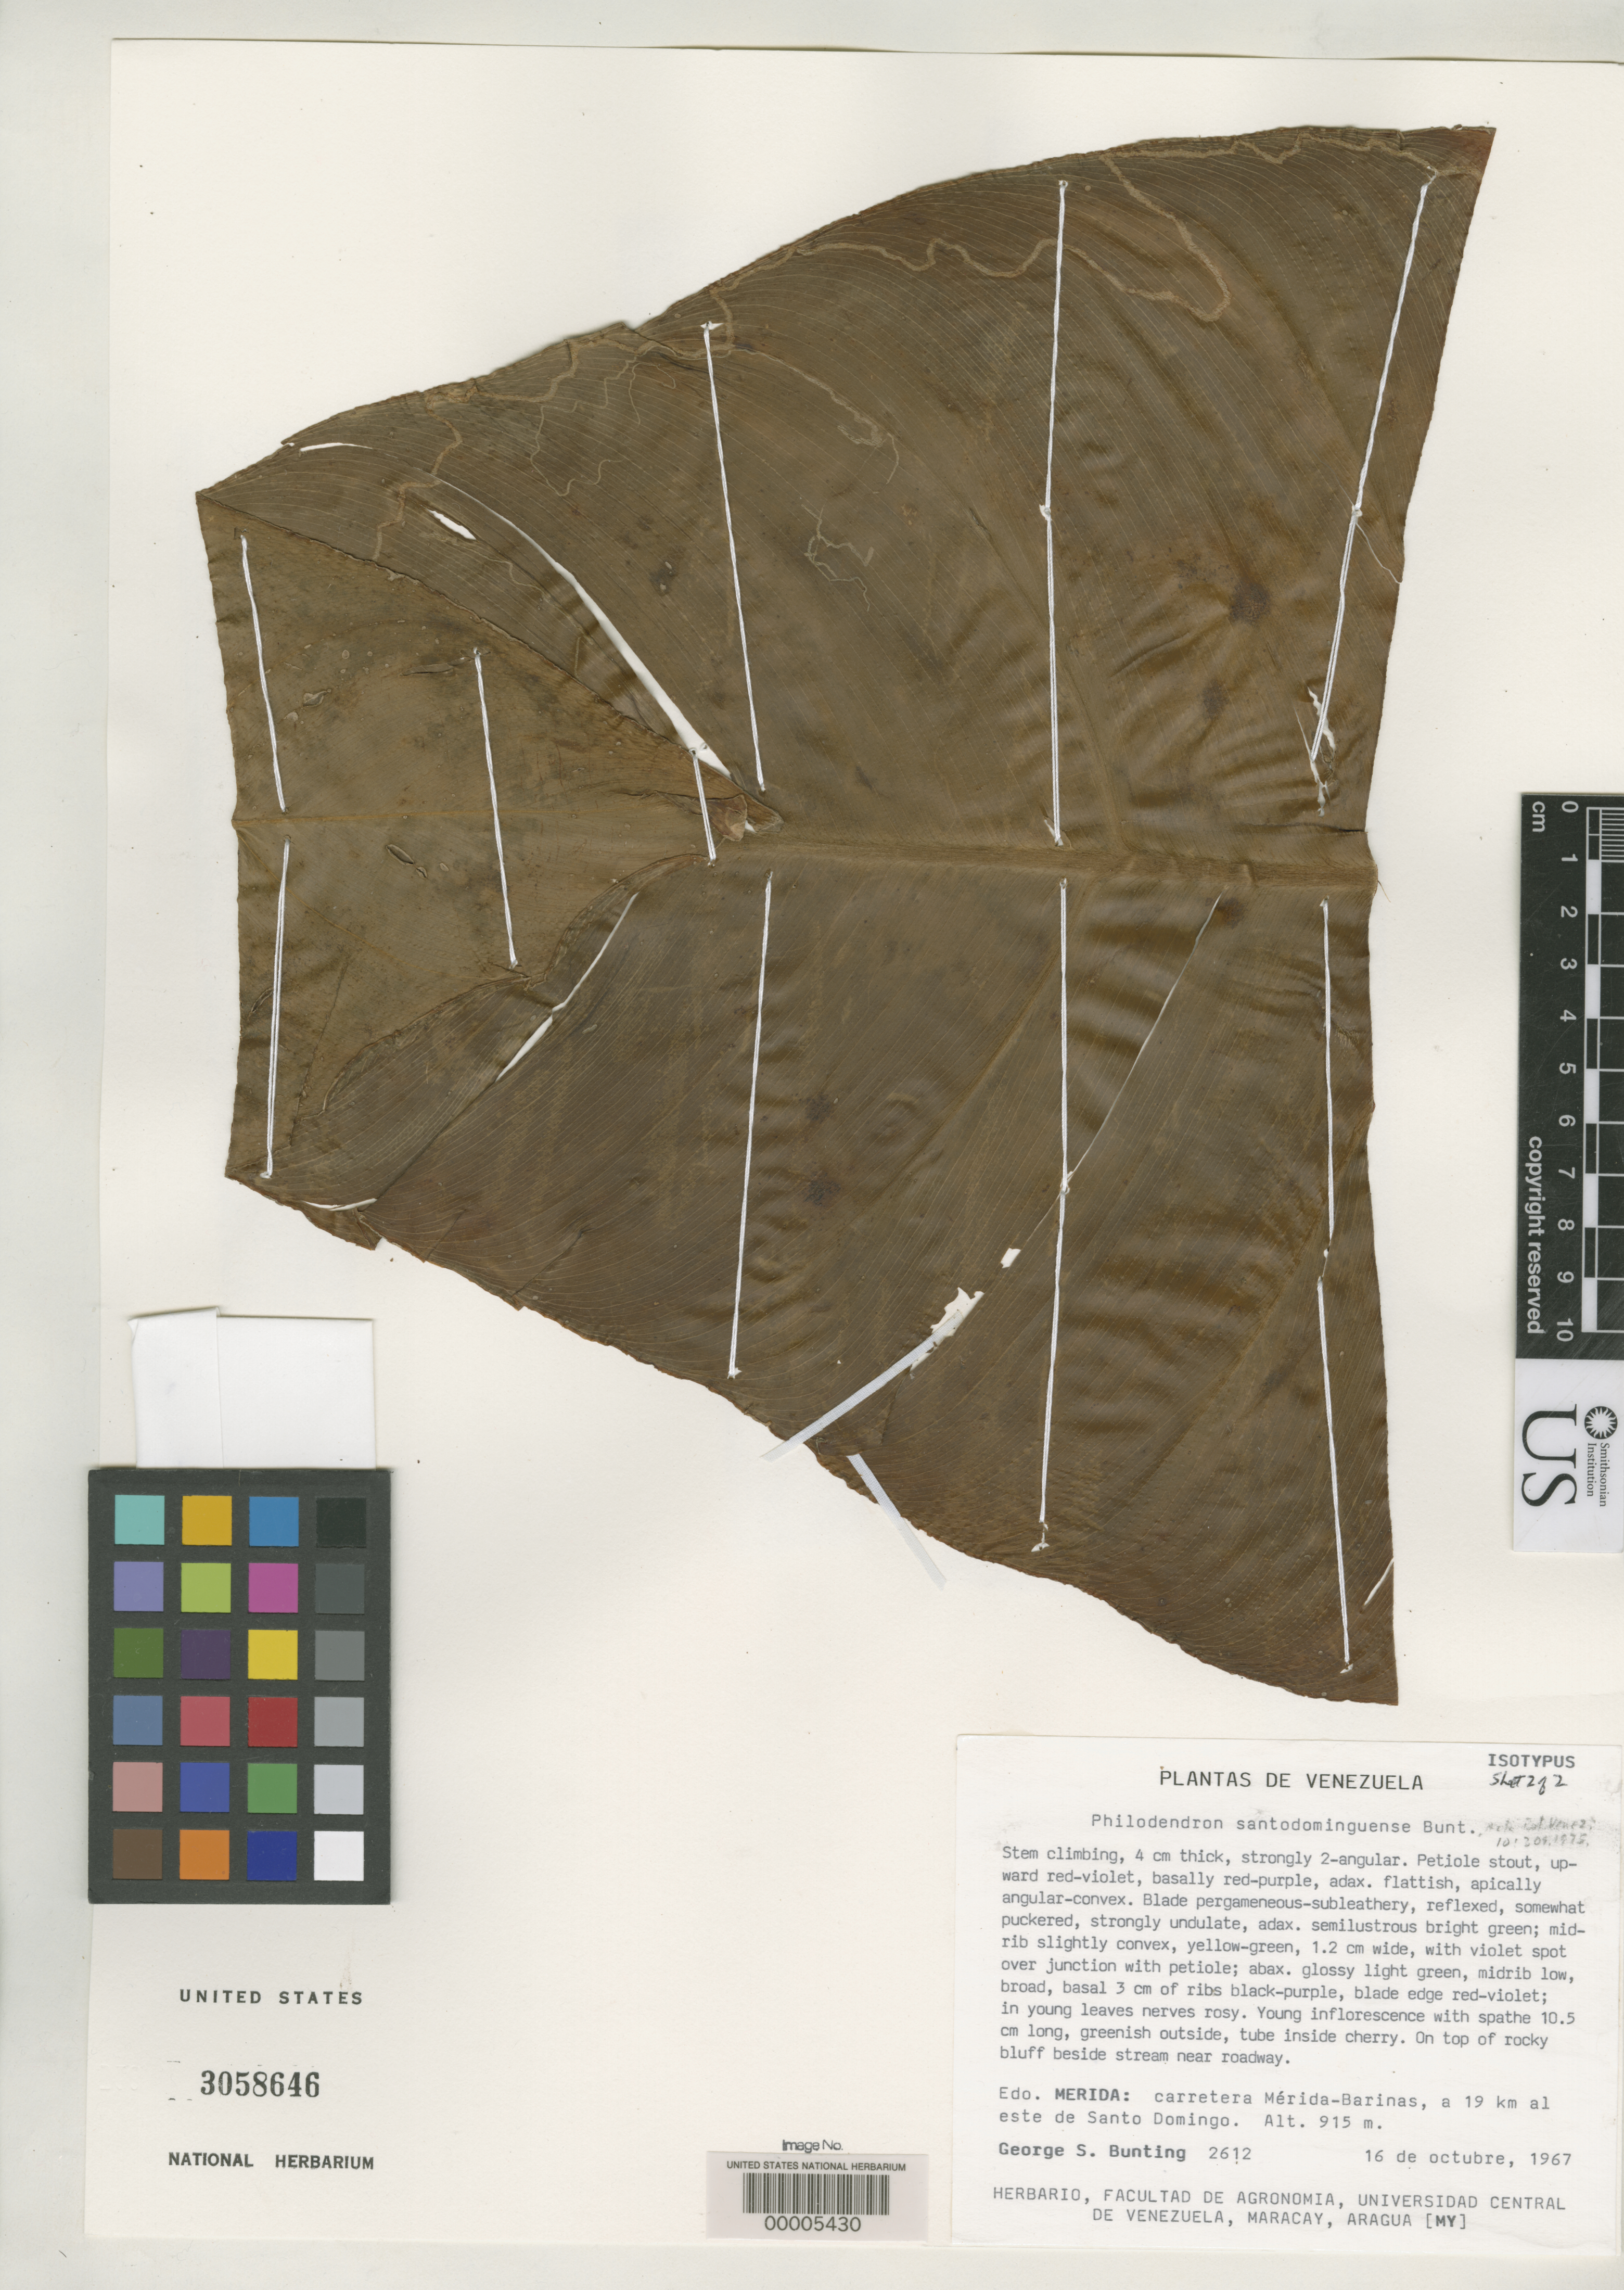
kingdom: Plantae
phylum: Tracheophyta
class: Liliopsida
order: Alismatales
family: Araceae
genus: Philodendron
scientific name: Philodendron santodominguense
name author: G.S. Bunting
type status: Isotype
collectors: G. S. Bunting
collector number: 2612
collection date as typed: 16 Oct 1967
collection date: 1967-10-16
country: Venezuela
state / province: Mérida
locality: Merida - Barinas rd, 19 km E of Santo Domingo.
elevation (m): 915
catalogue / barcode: US 3058646